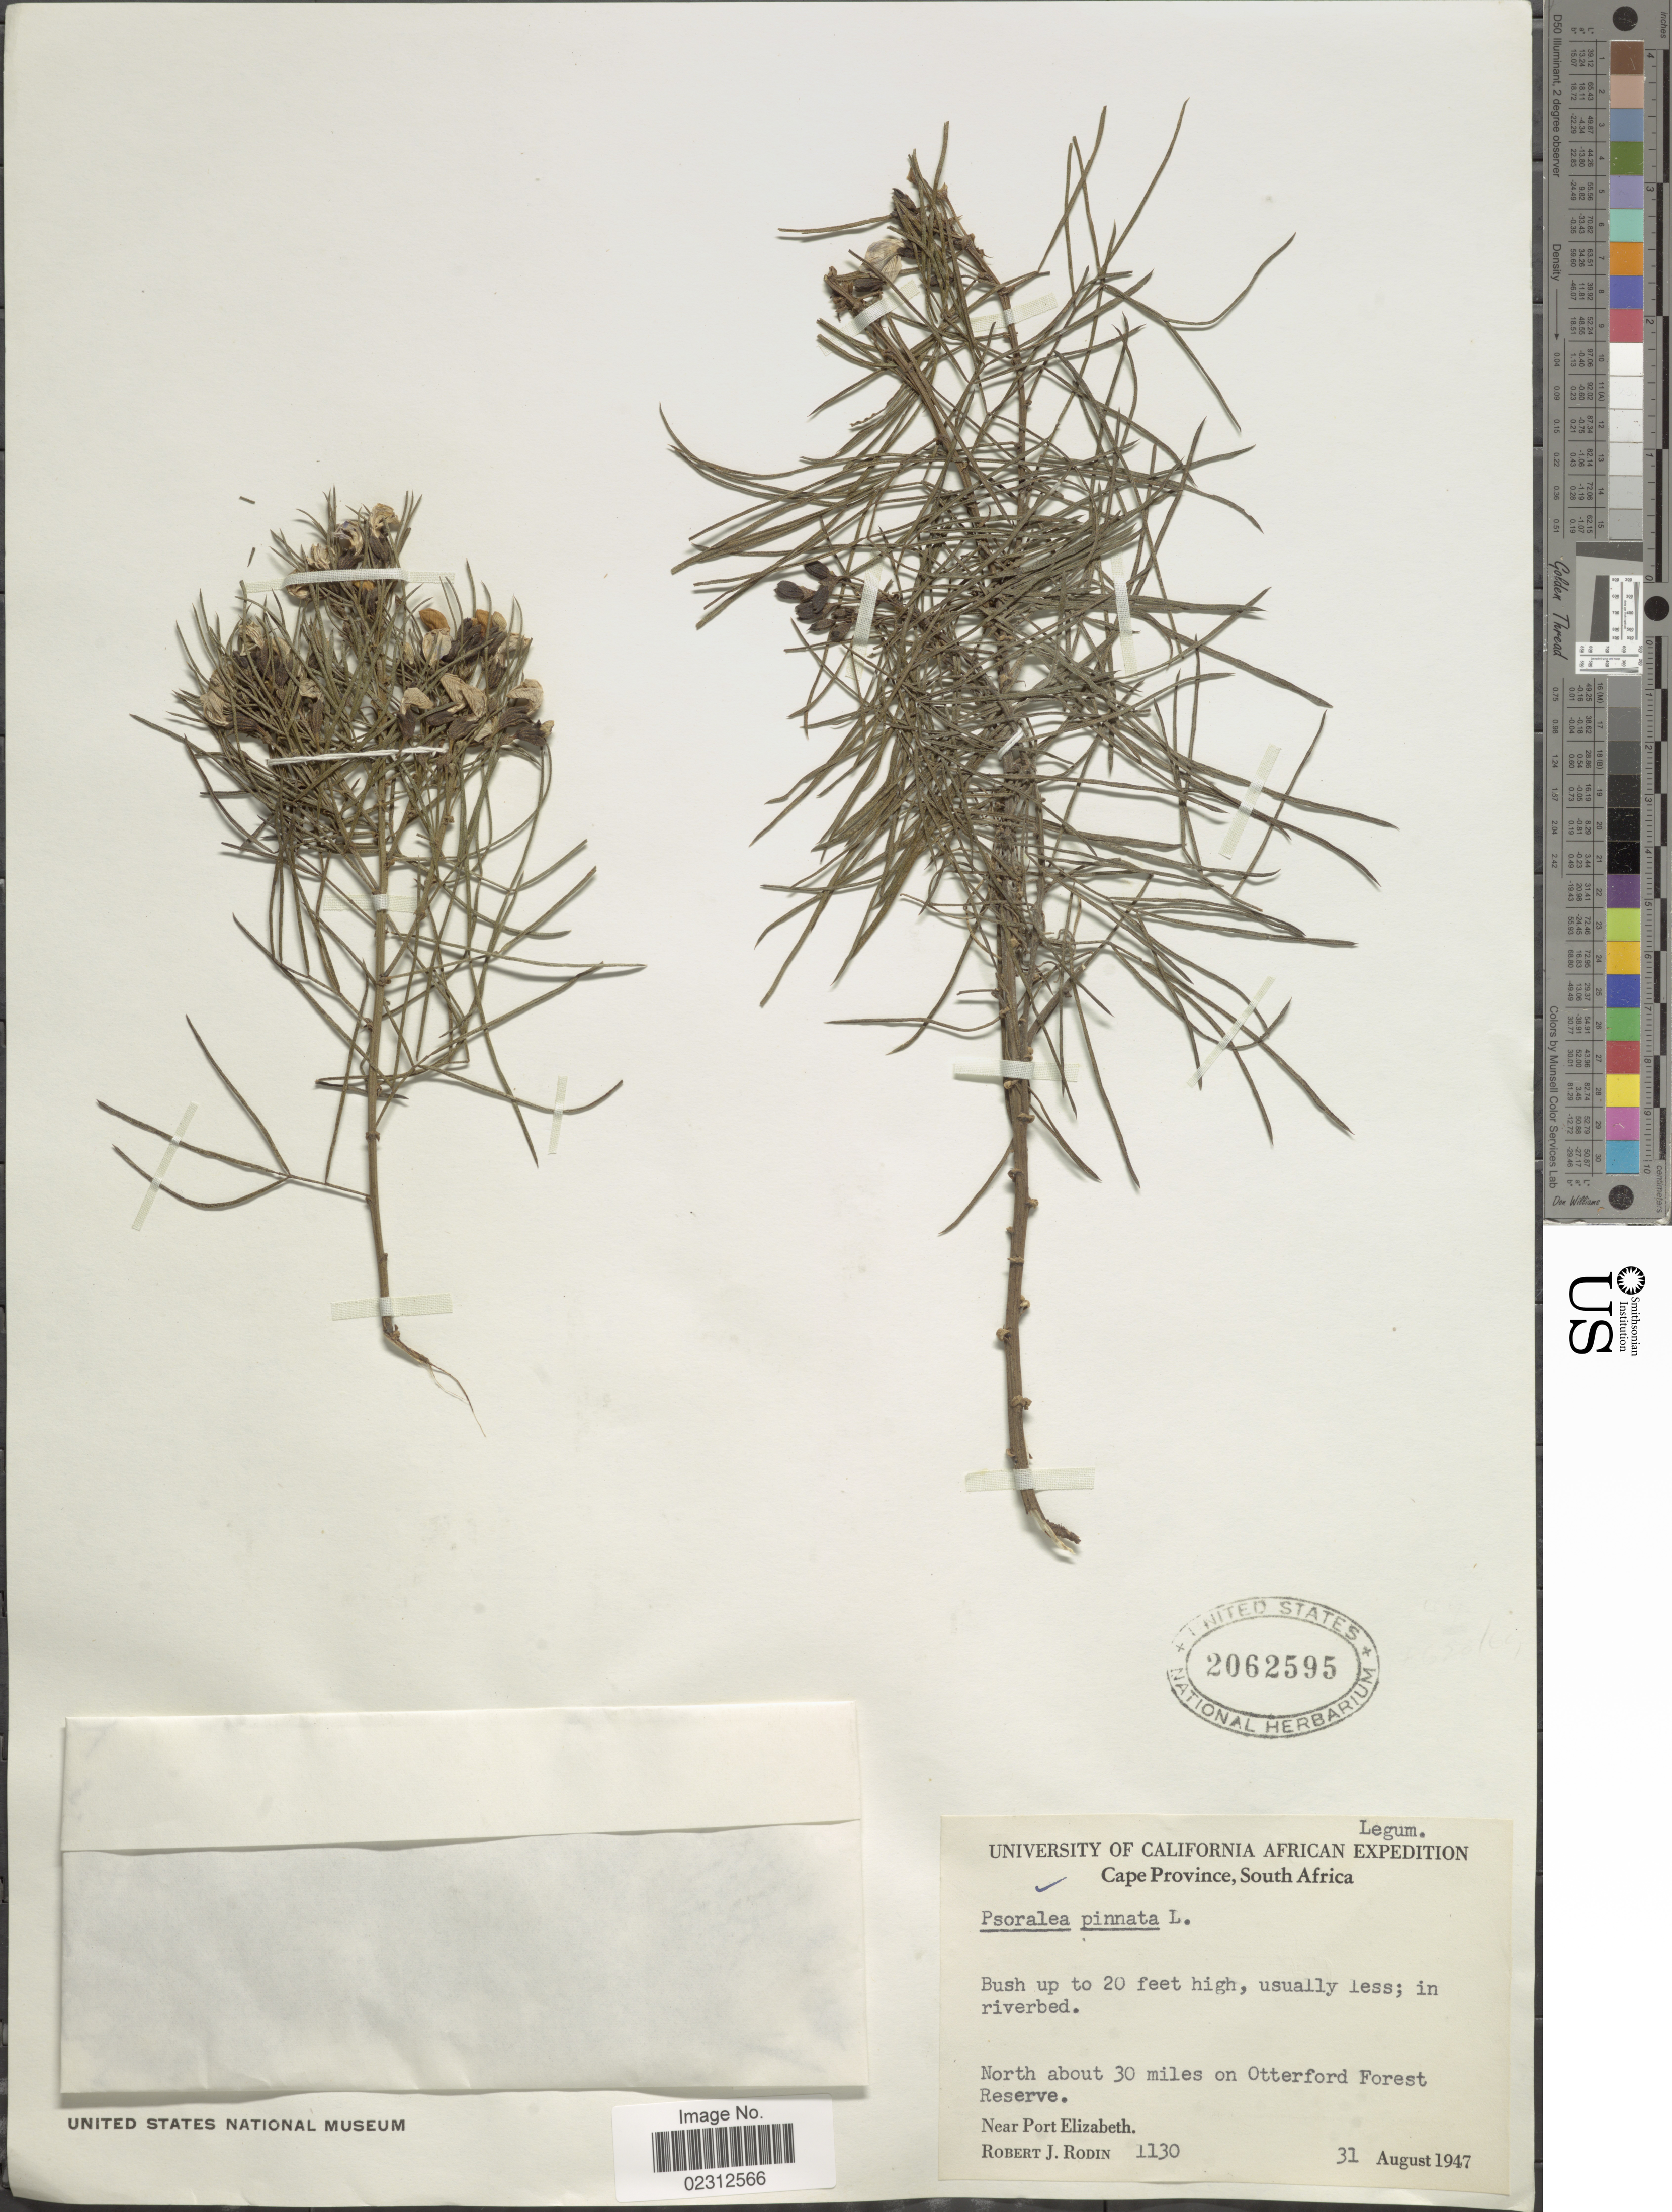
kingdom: Plantae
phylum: Tracheophyta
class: Magnoliopsida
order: Fabales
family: Fabaceae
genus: Psoralea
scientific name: Psoralea pinnata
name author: L.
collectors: R. J. Rodin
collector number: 1130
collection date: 1947-08-31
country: South Africa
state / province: Eastern Cape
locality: North about 30 miles on Otterford Forest Reserve, near Port Elizabeth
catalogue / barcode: US 2062595